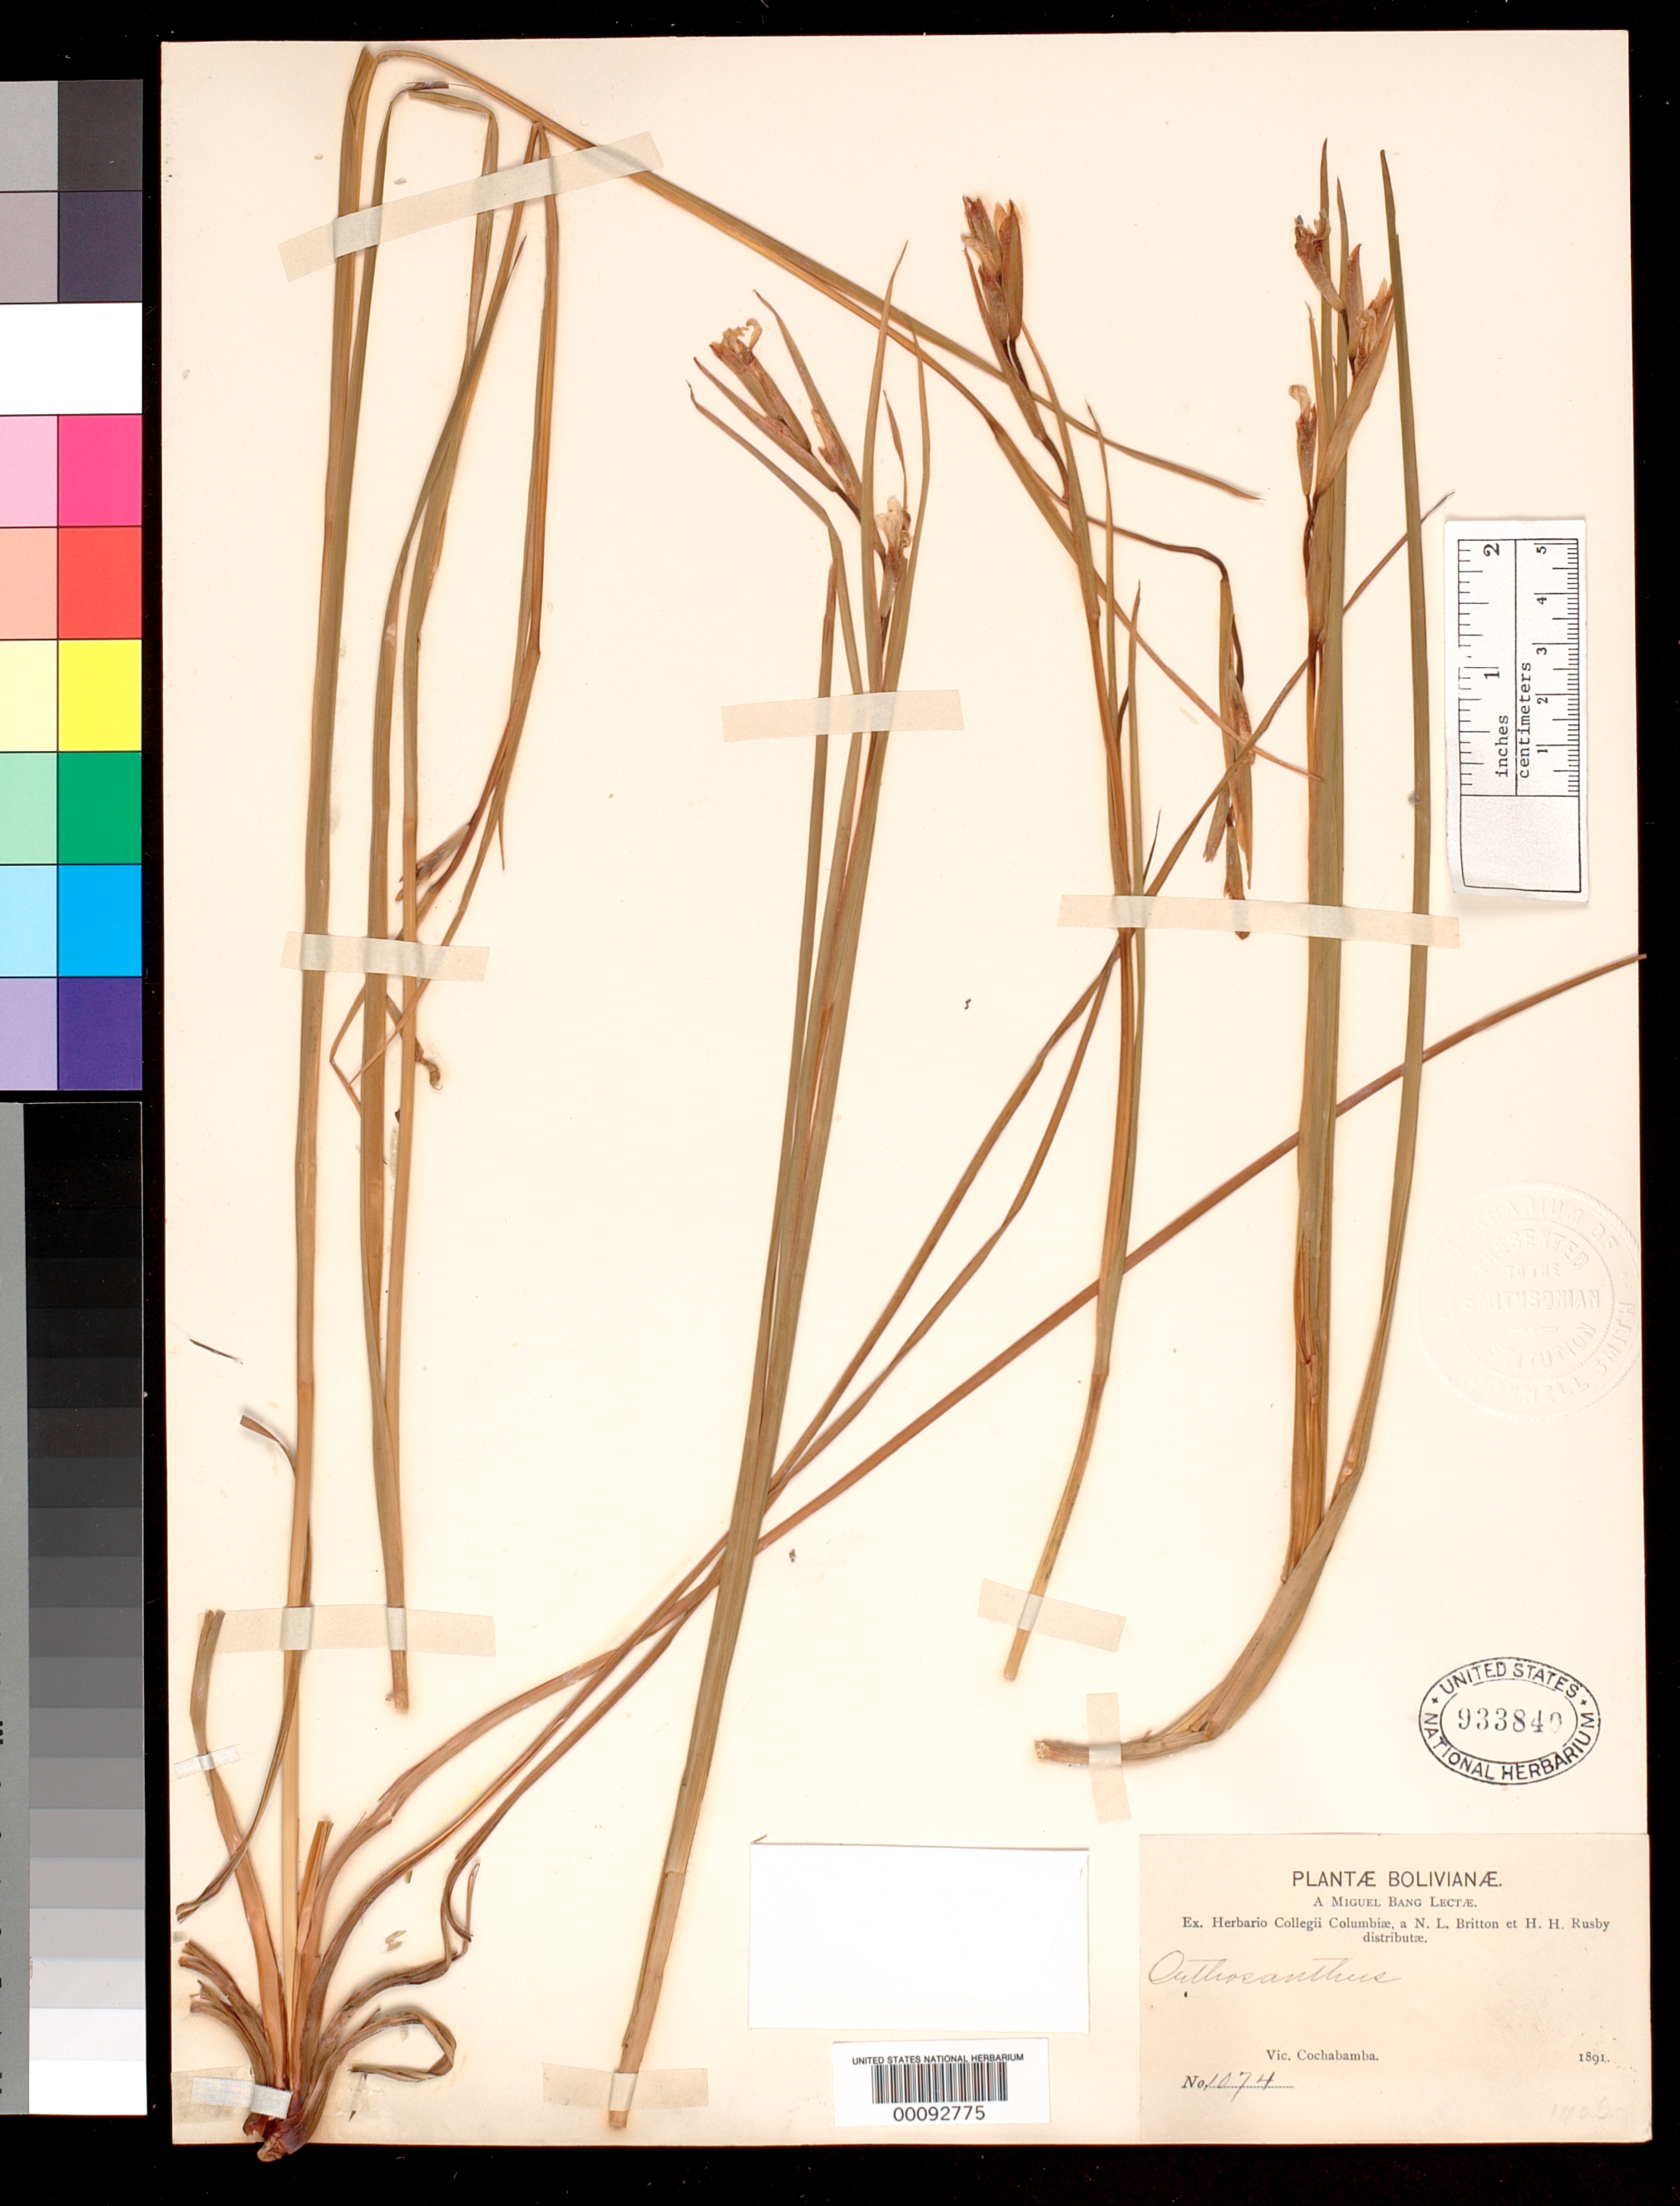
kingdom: Plantae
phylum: Tracheophyta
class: Liliopsida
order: Asparagales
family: Iridaceae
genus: Orthrosanthus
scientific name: Orthrosanthus nigrorhynchus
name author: Rusby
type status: Isotype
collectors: M. Bang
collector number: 1074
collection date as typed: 1891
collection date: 1891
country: Bolivia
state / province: Cochabamba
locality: Vic. Cochabamba.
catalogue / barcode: US 933840